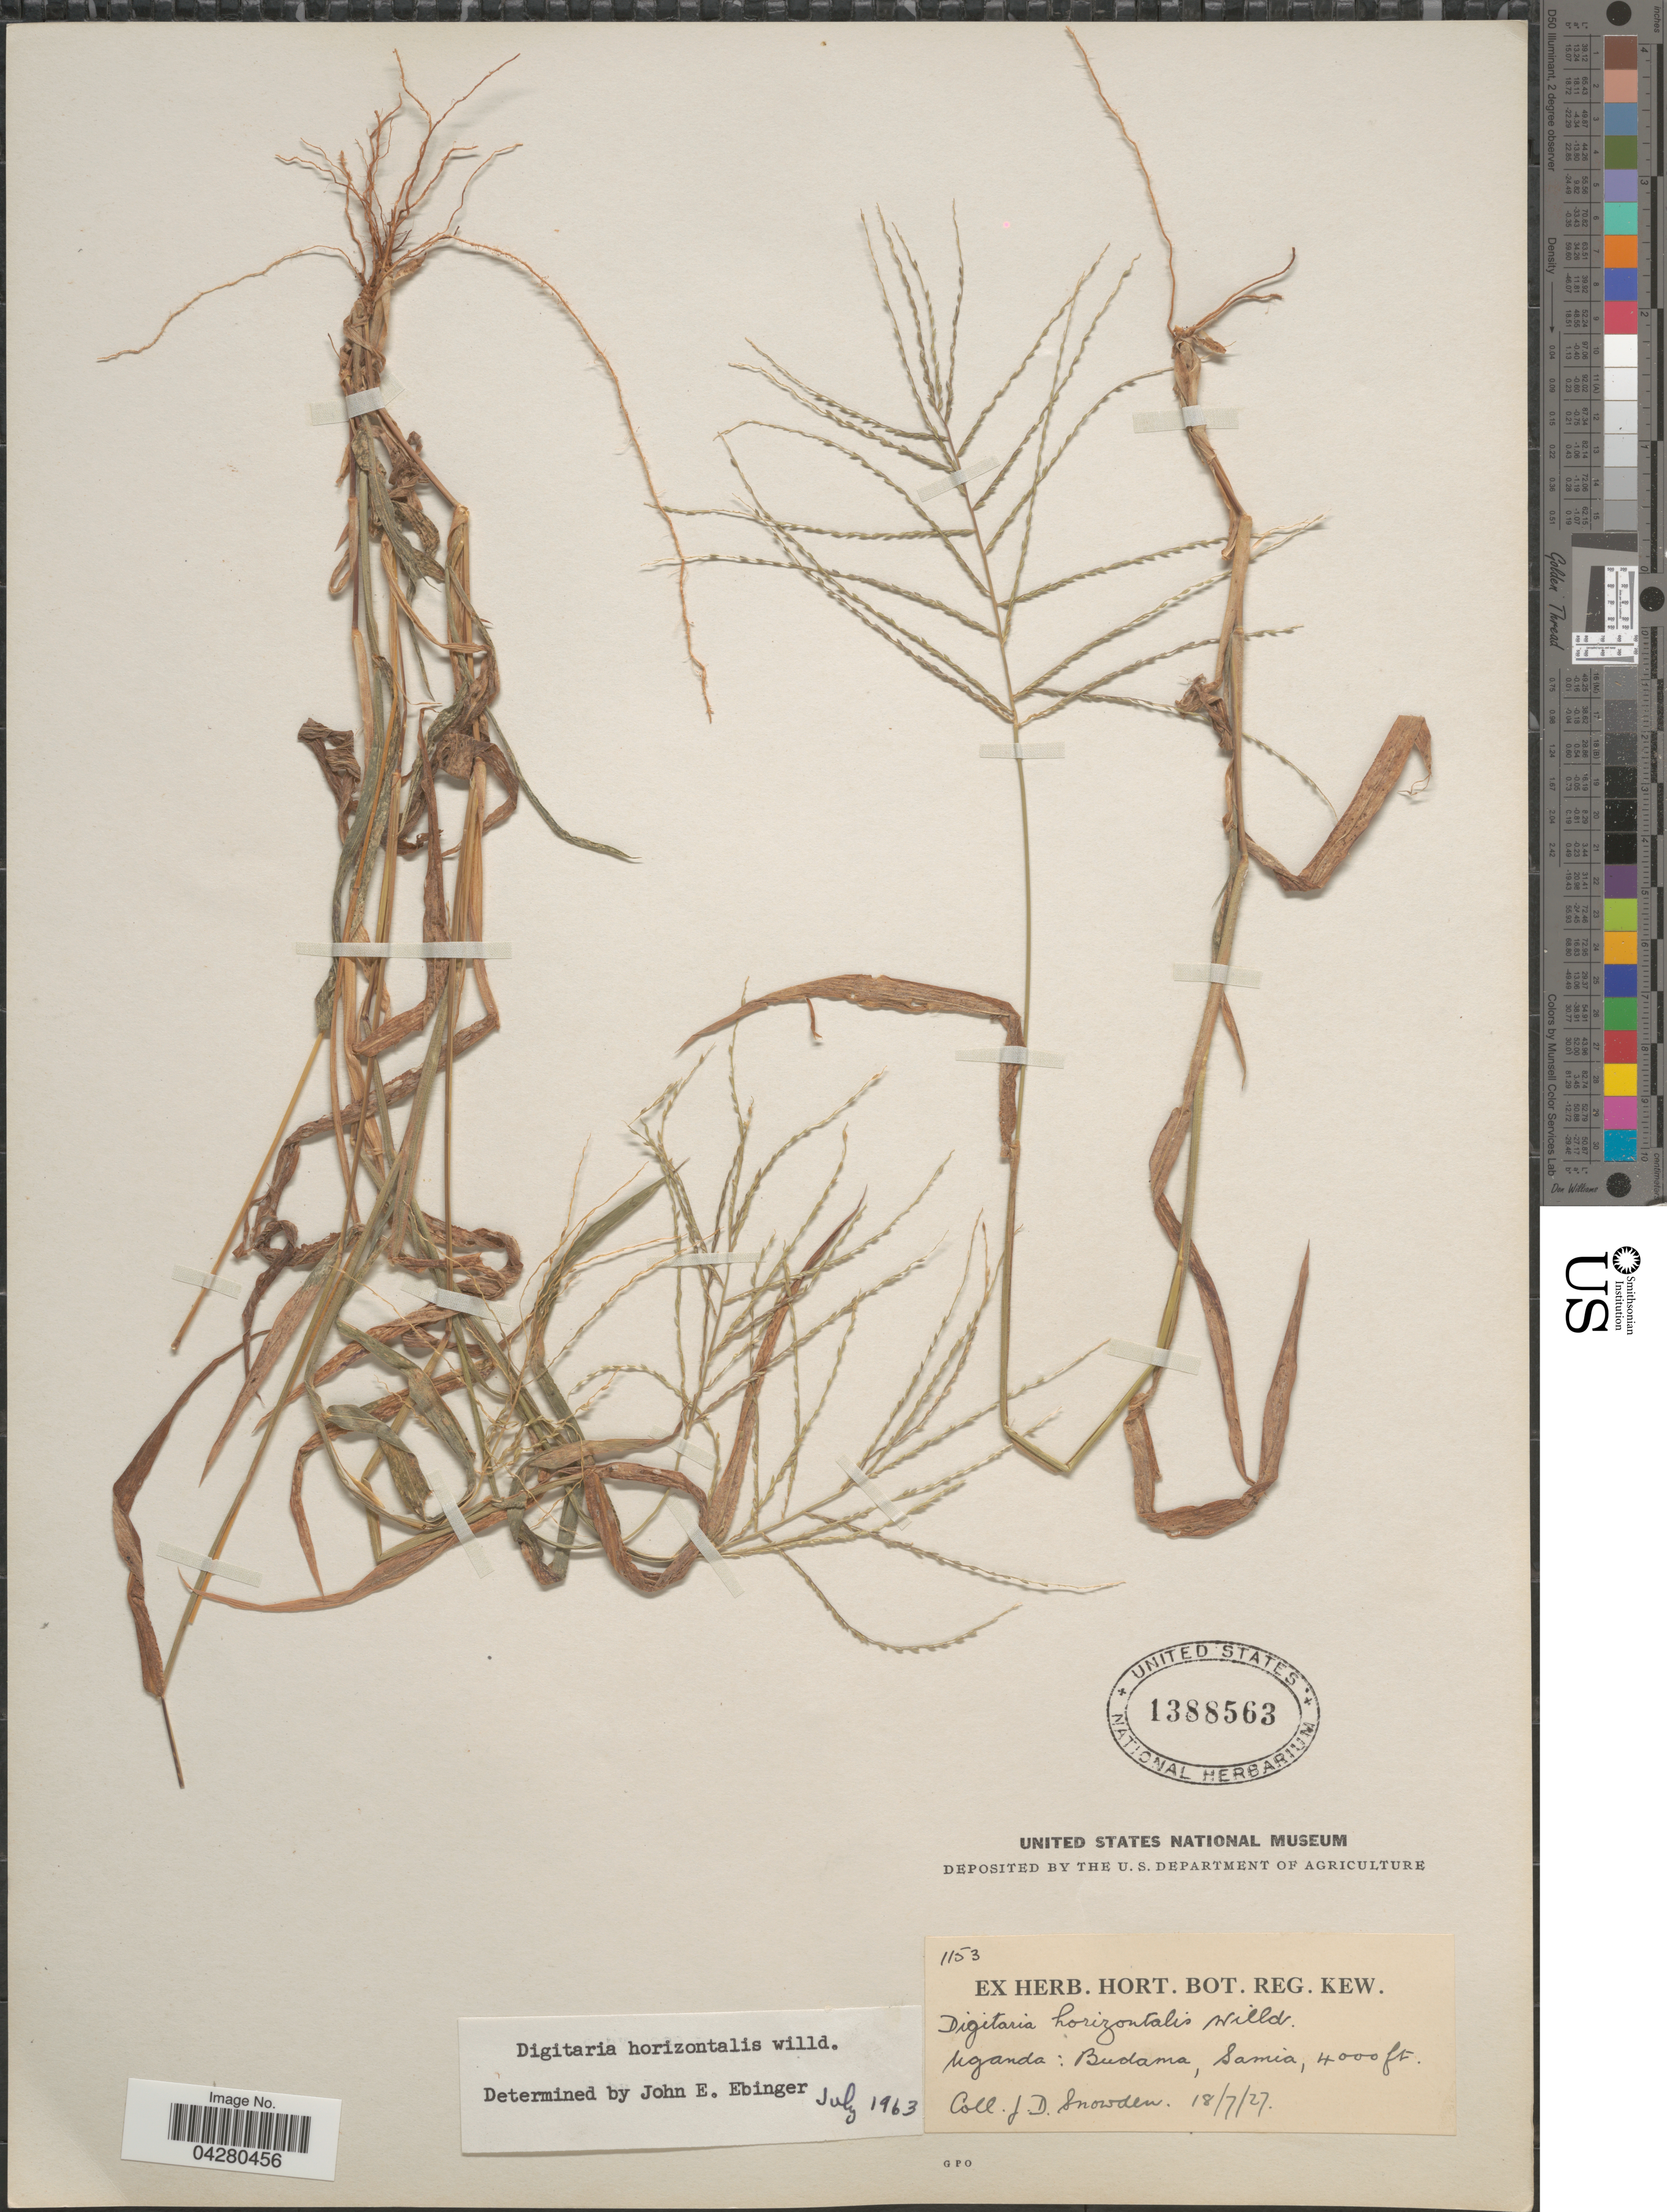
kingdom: Plantae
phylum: Tracheophyta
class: Liliopsida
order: Poales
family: Poaceae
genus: Digitaria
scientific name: Digitaria horizontalis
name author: Willd.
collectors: J. Snowden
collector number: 1153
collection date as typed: Transcribed d/m/y: 18/7/27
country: Uganda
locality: Budama, Samia.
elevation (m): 1219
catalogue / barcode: US 1388563